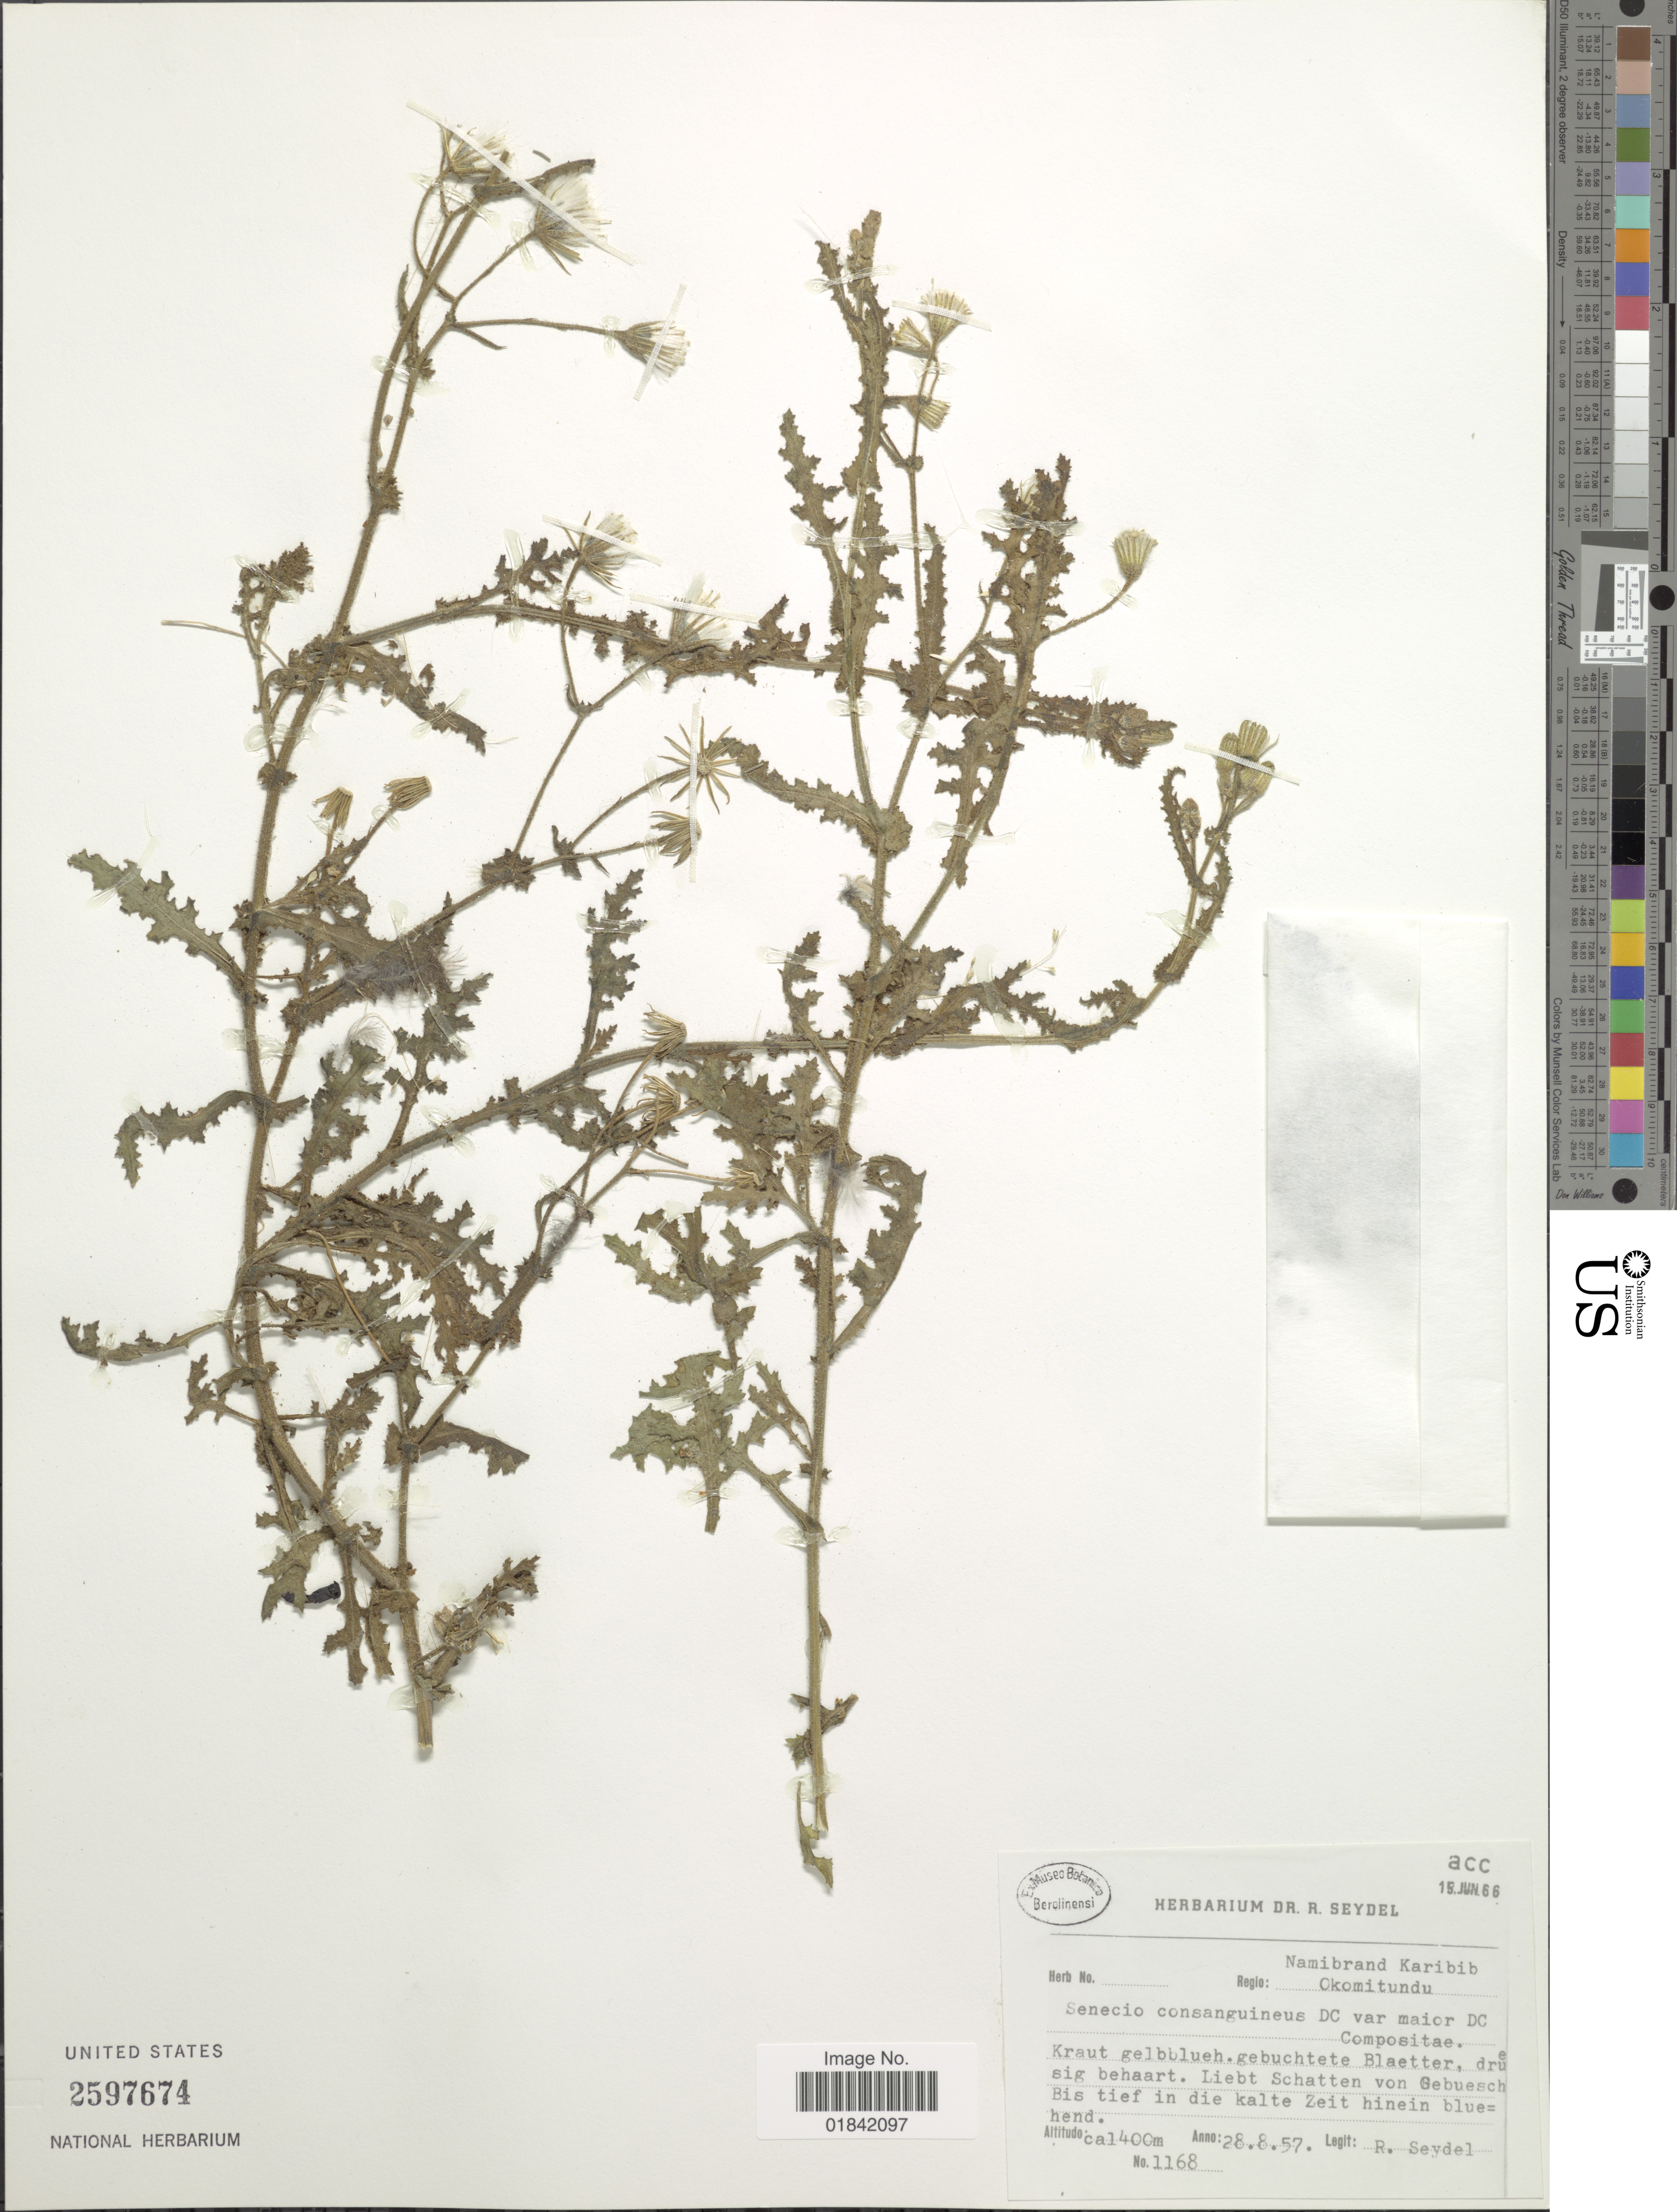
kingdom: Plantae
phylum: Tracheophyta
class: Magnoliopsida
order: Asterales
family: Asteraceae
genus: Senecio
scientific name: Senecio consanguineus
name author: DC.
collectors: R. Seydel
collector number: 1168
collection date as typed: Transcribed d/m/y: 28/8/57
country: Namibia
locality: Namibrand Karibib Okomitundu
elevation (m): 1400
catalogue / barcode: US 2597674